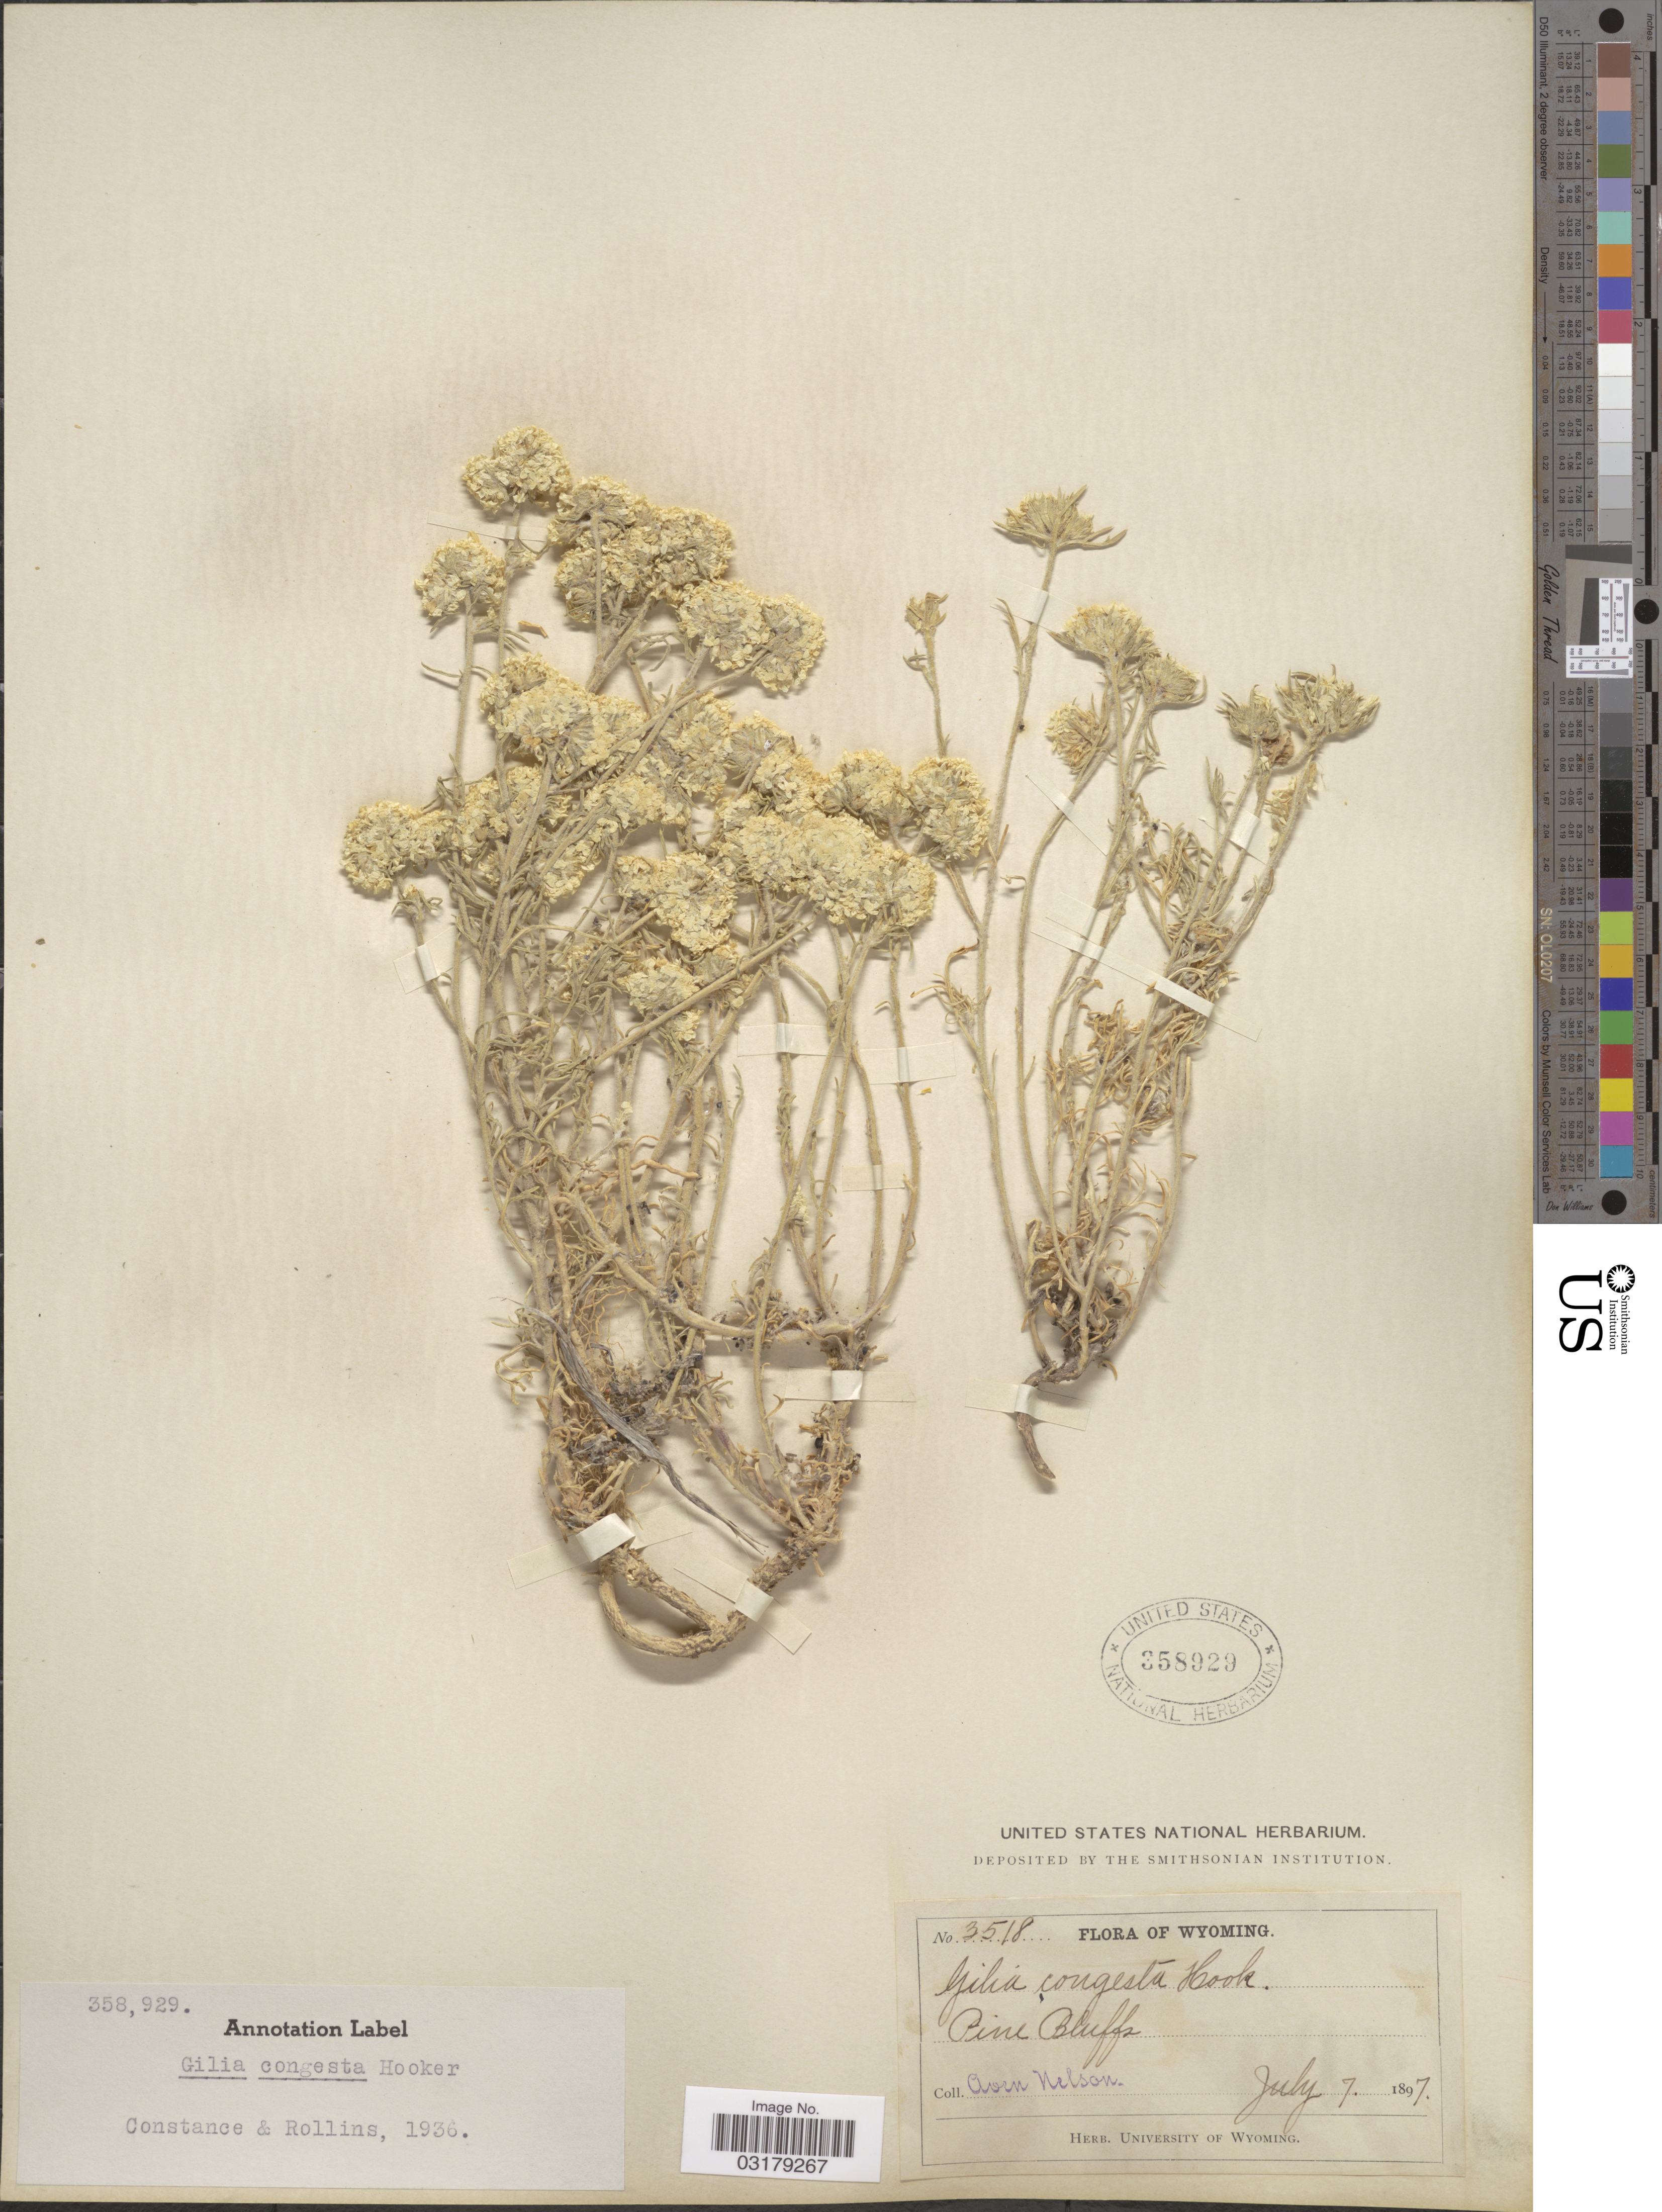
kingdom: Plantae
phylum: Tracheophyta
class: Magnoliopsida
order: Ericales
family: Polemoniaceae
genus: Ipomopsis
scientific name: Ipomopsis congesta subsp. congesta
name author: (Hook.) V.E. Grant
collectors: A. Nelson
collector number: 3518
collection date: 1897-07-07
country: United States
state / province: Wyoming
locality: Pine Bluffs.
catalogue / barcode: US 358929